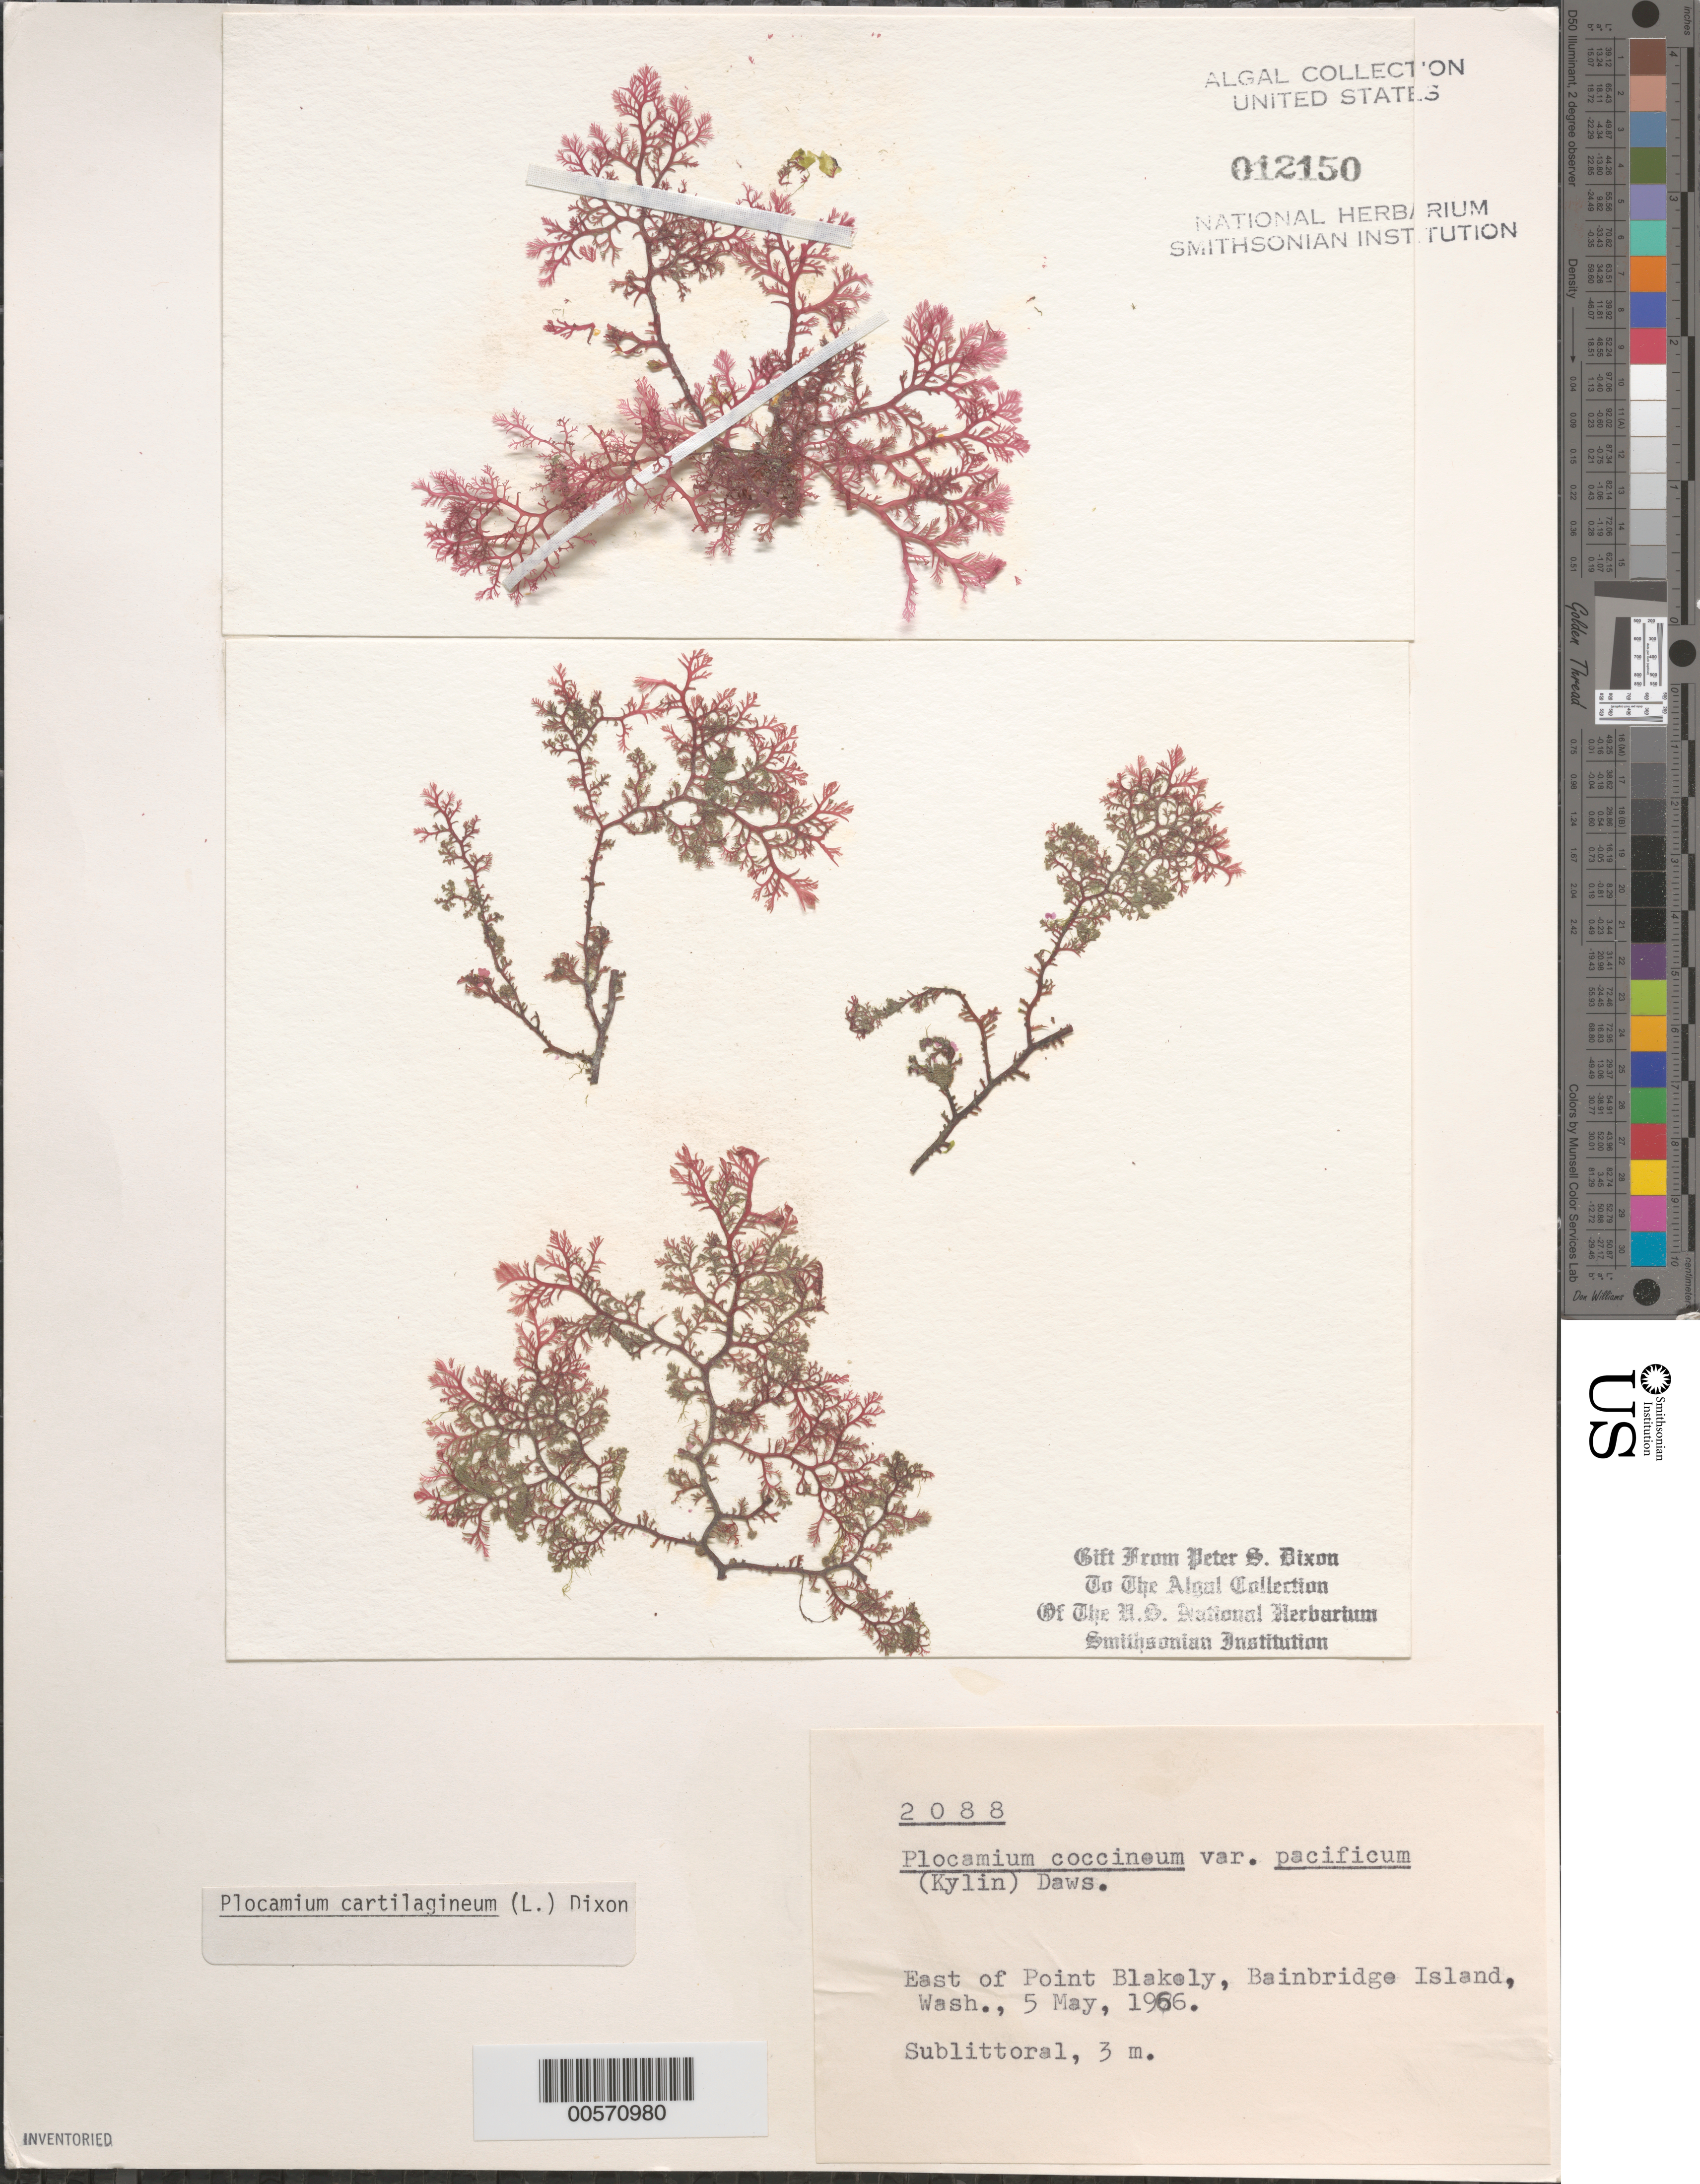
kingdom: Plantae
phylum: Rhodophyta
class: Florideophyceae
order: Plocamiales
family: Plocamiaceae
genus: Plocamium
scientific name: Plocamium cartilagineum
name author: (L.) P.S. Dixon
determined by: Dixon, P. S.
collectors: P. S. Dixon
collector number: PSD 2088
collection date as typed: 05 May 1966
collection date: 1966-05-05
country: United States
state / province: Washington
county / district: Kitsap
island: Bainbridge Island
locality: East of Point Blakely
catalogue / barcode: US 12150